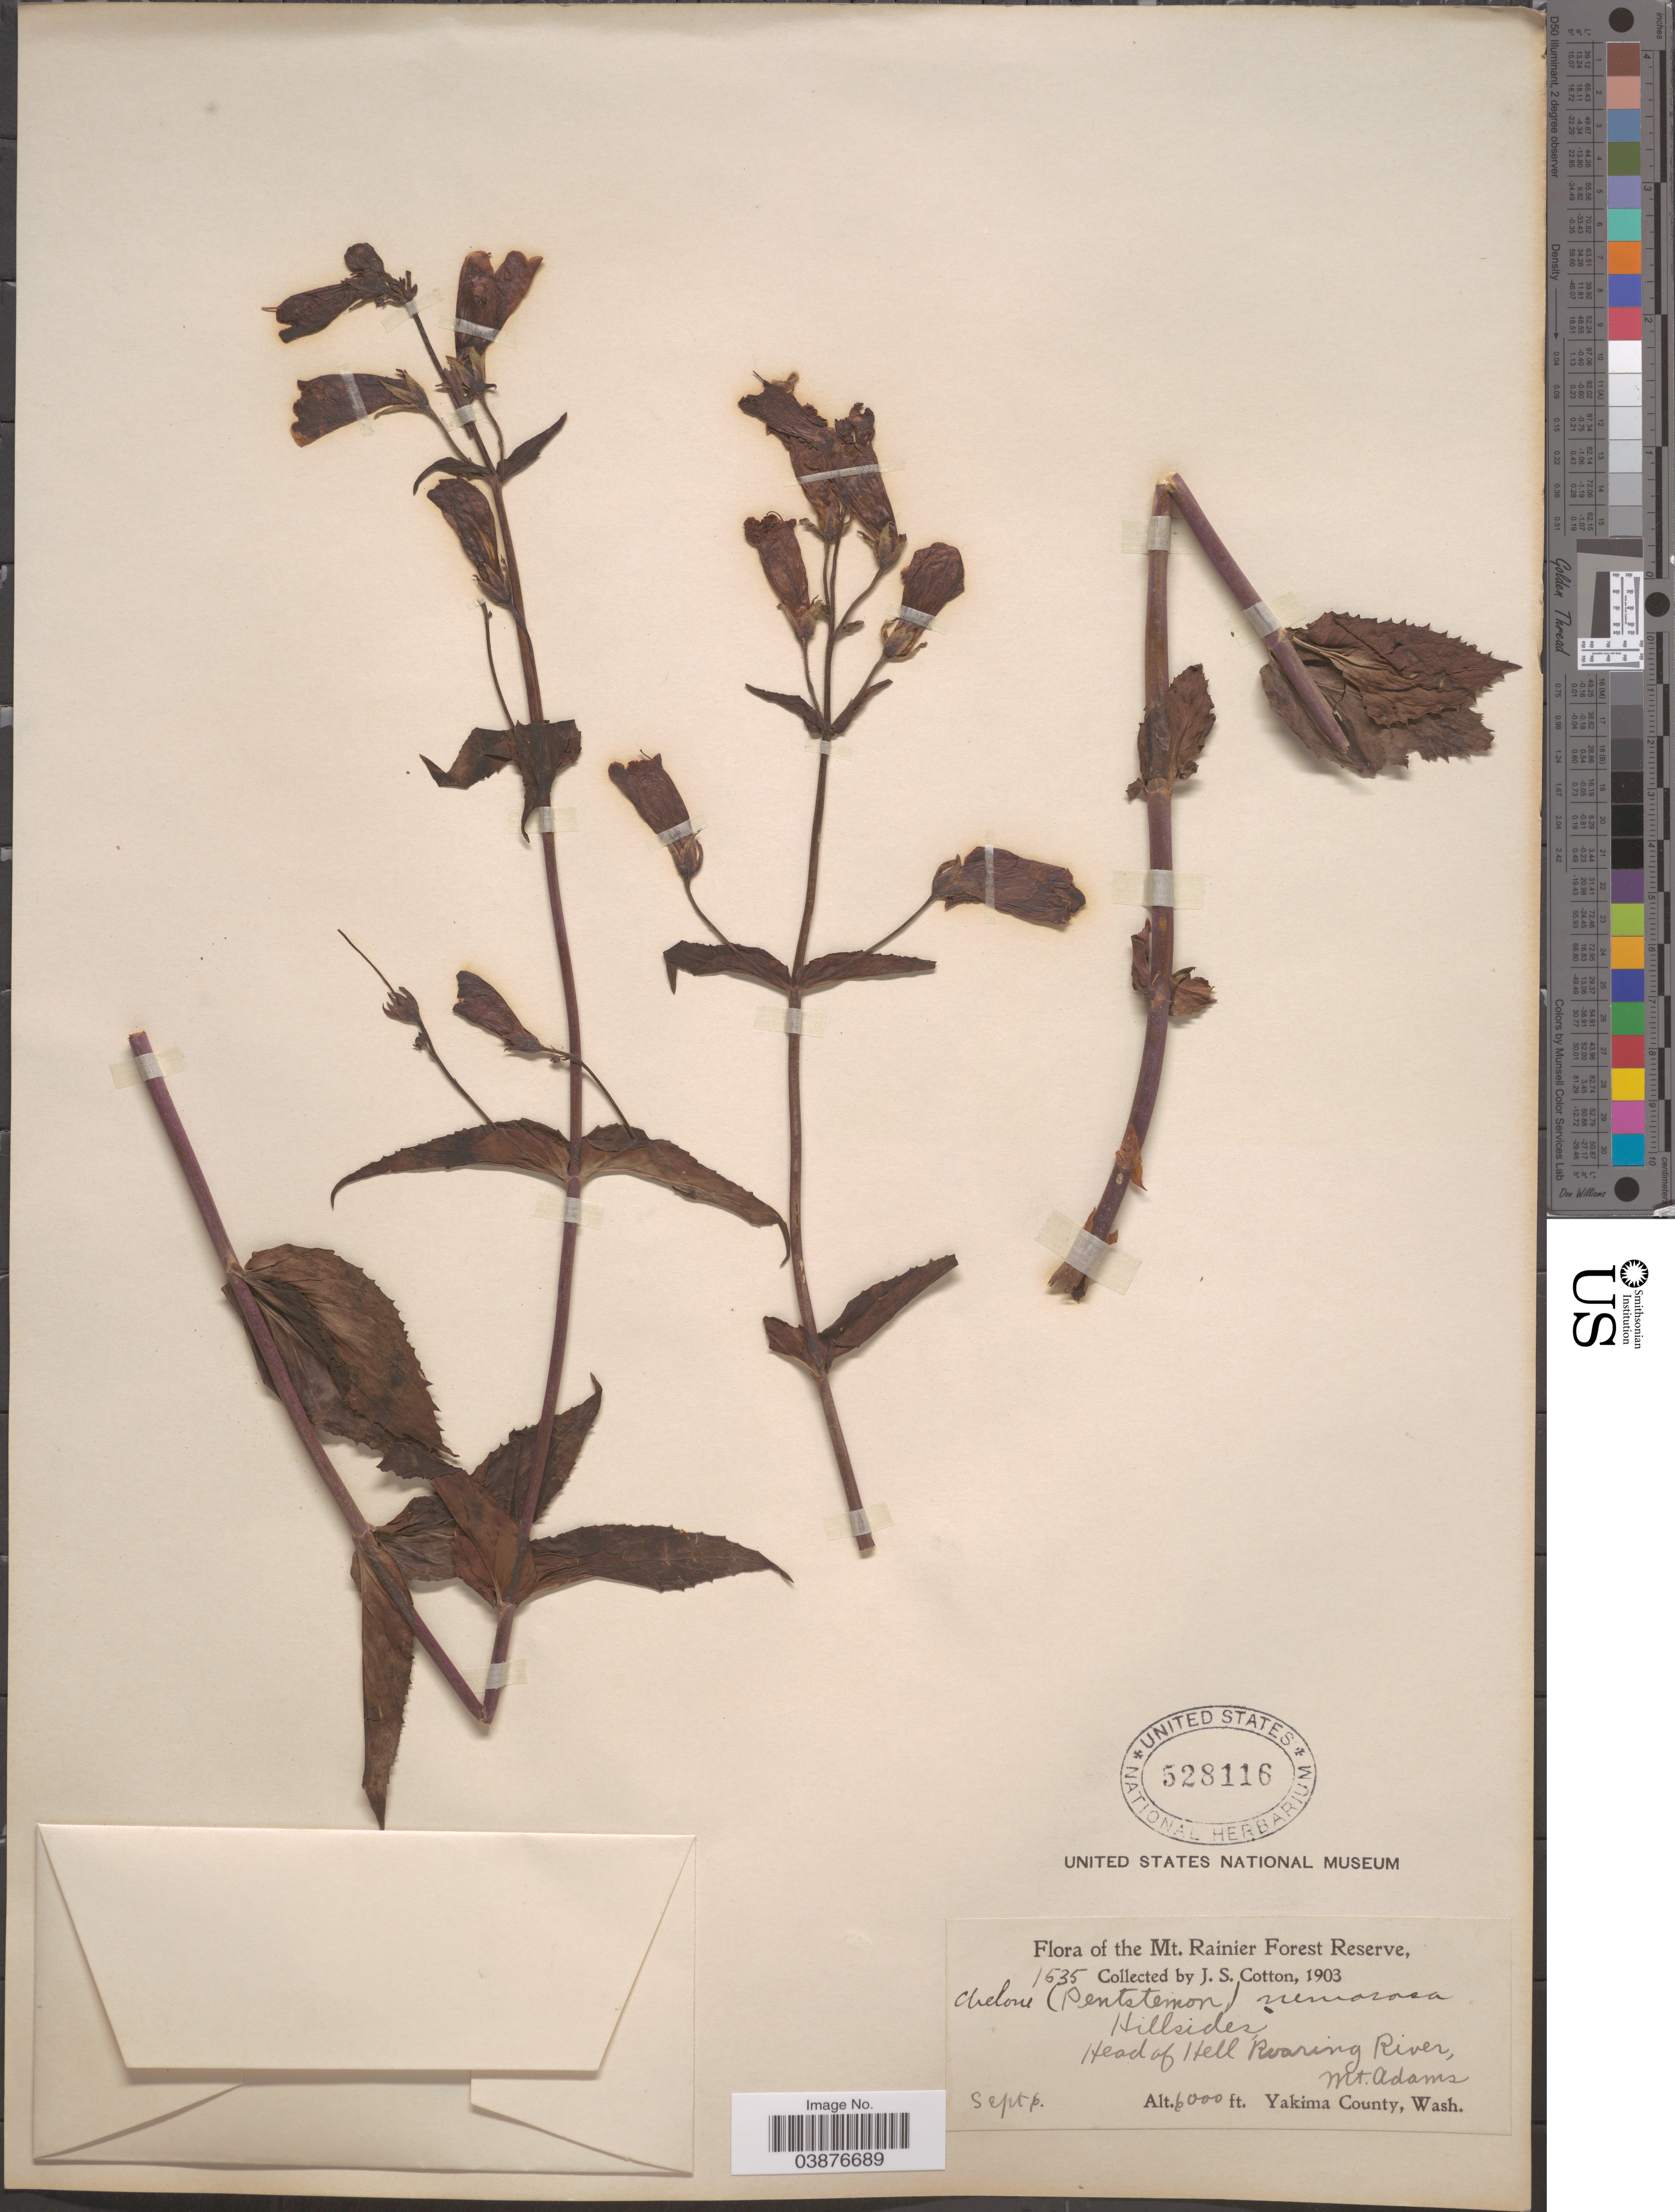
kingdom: Plantae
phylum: Tracheophyta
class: Magnoliopsida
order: Lamiales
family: Plantaginaceae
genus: Penstemon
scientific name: Penstemon nemorosus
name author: (Douglas ex Lindl.) Trautv.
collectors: J. S. Cotton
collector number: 1535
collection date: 1903-09-06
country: United States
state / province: Washington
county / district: Yakima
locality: Mt. Rainier Forest Reserve. Head of Hell Roaring River, Mt. Adams, Yakima County.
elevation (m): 1829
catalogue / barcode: US 528116